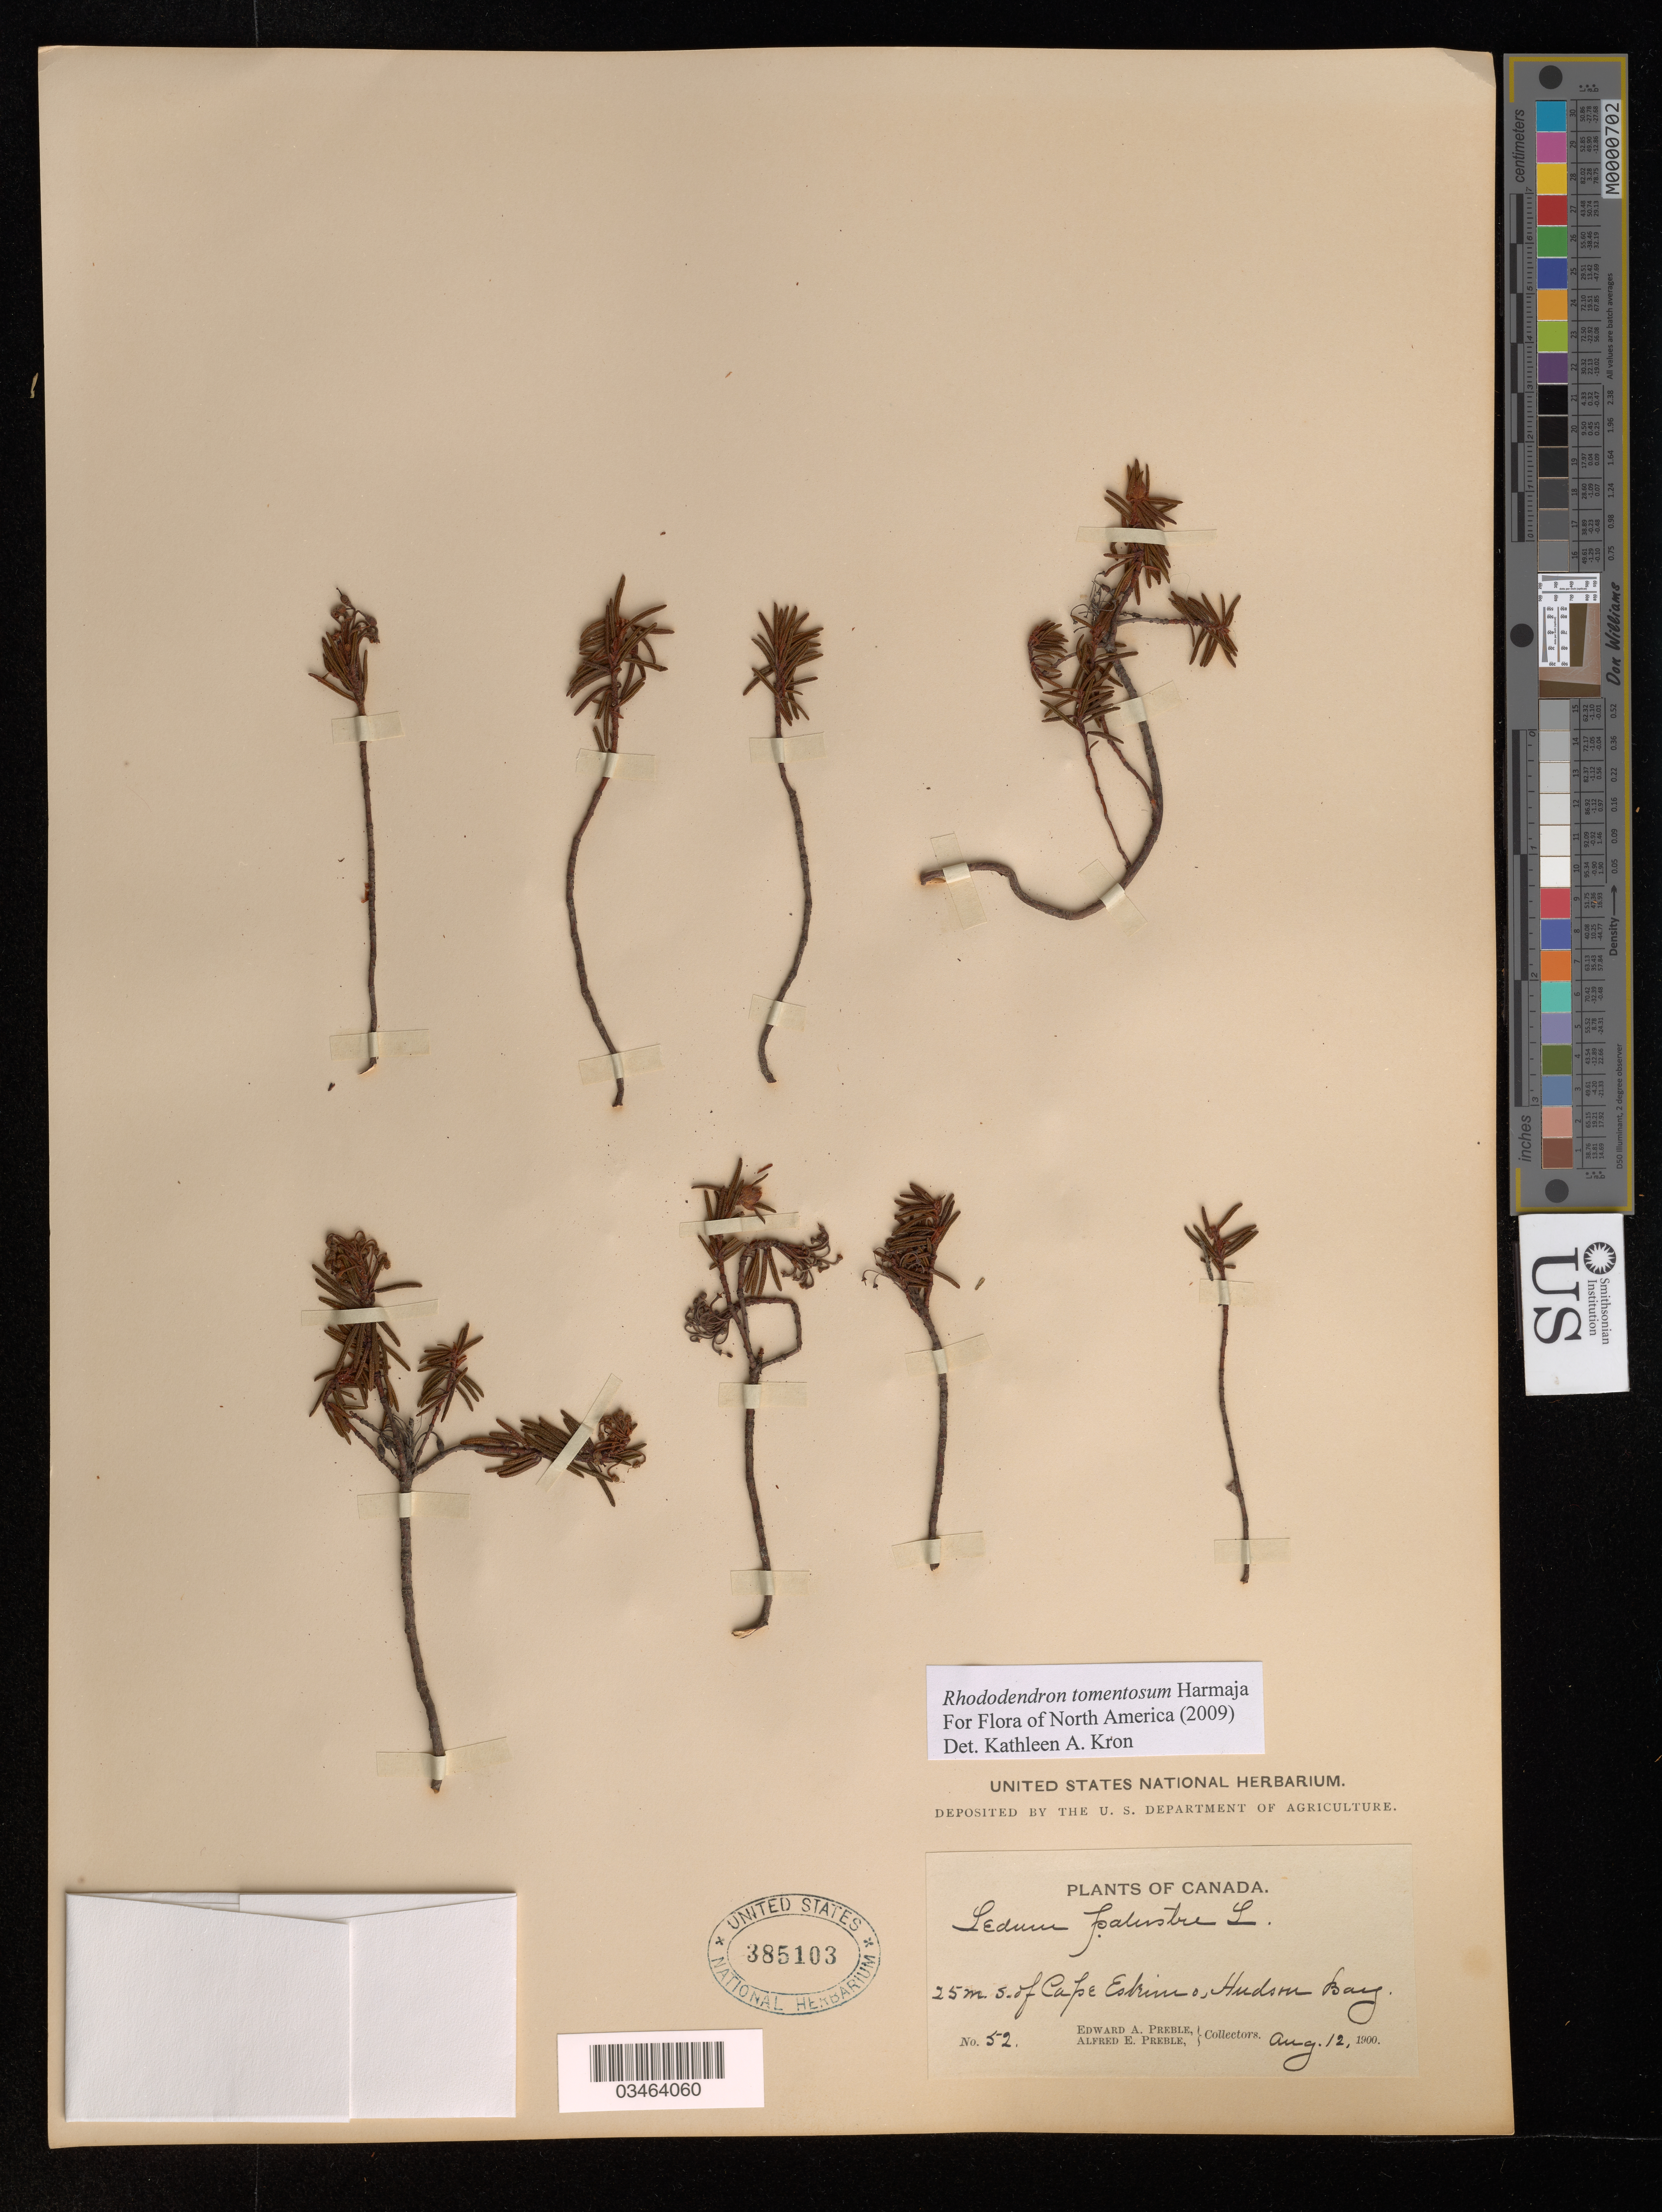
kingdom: Plantae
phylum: Tracheophyta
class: Magnoliopsida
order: Ericales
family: Ericaceae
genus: Rhododendron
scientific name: Rhododendron tomentosum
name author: Harmaja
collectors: E. Preble & A. Preble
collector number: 52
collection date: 1900-08-12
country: Canada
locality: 25 m. s. of Cape Eskimo, Hudson Bay.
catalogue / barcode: US 385103